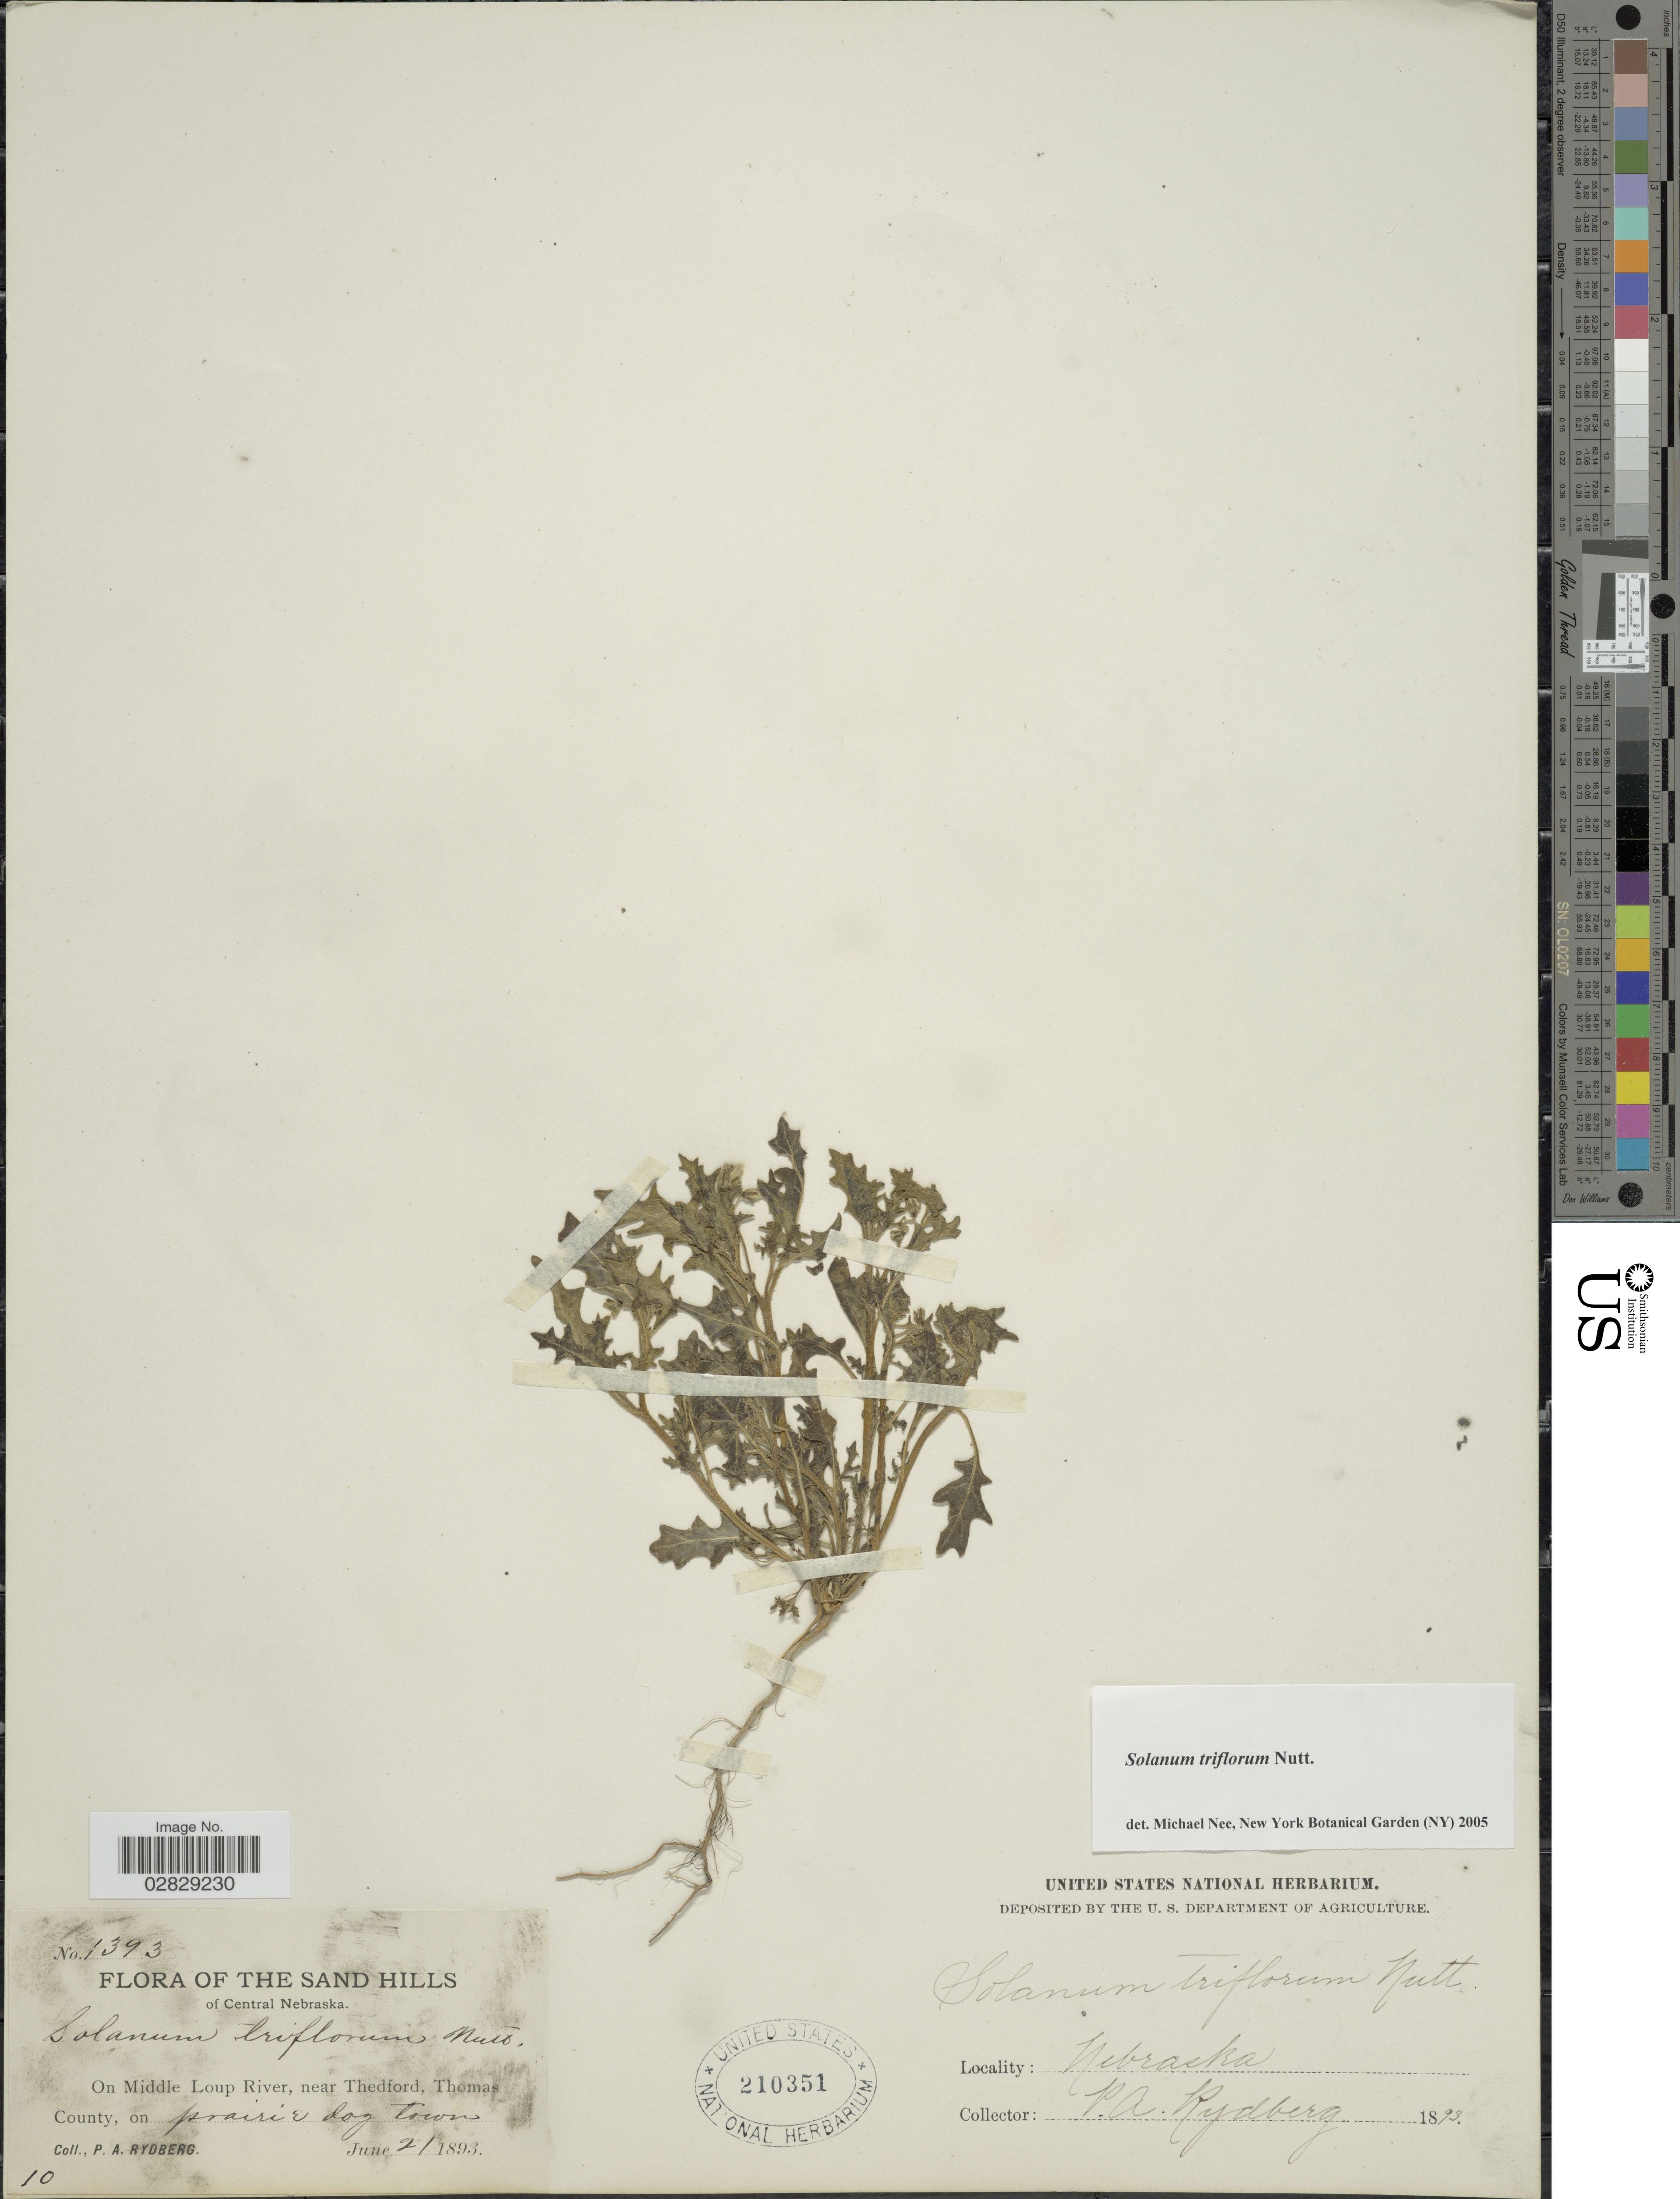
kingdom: Plantae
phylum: Tracheophyta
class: Magnoliopsida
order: Solanales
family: Solanaceae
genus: Solanum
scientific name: Solanum triflorum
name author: Nutt.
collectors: P. A. Rydberg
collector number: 1393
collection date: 1893-06-21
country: United States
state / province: Nebraska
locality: The Sand Hills of Central Nebraska. On Middle Loup River, near Thedford, Thomas County on prairie dog Town.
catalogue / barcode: US 210351